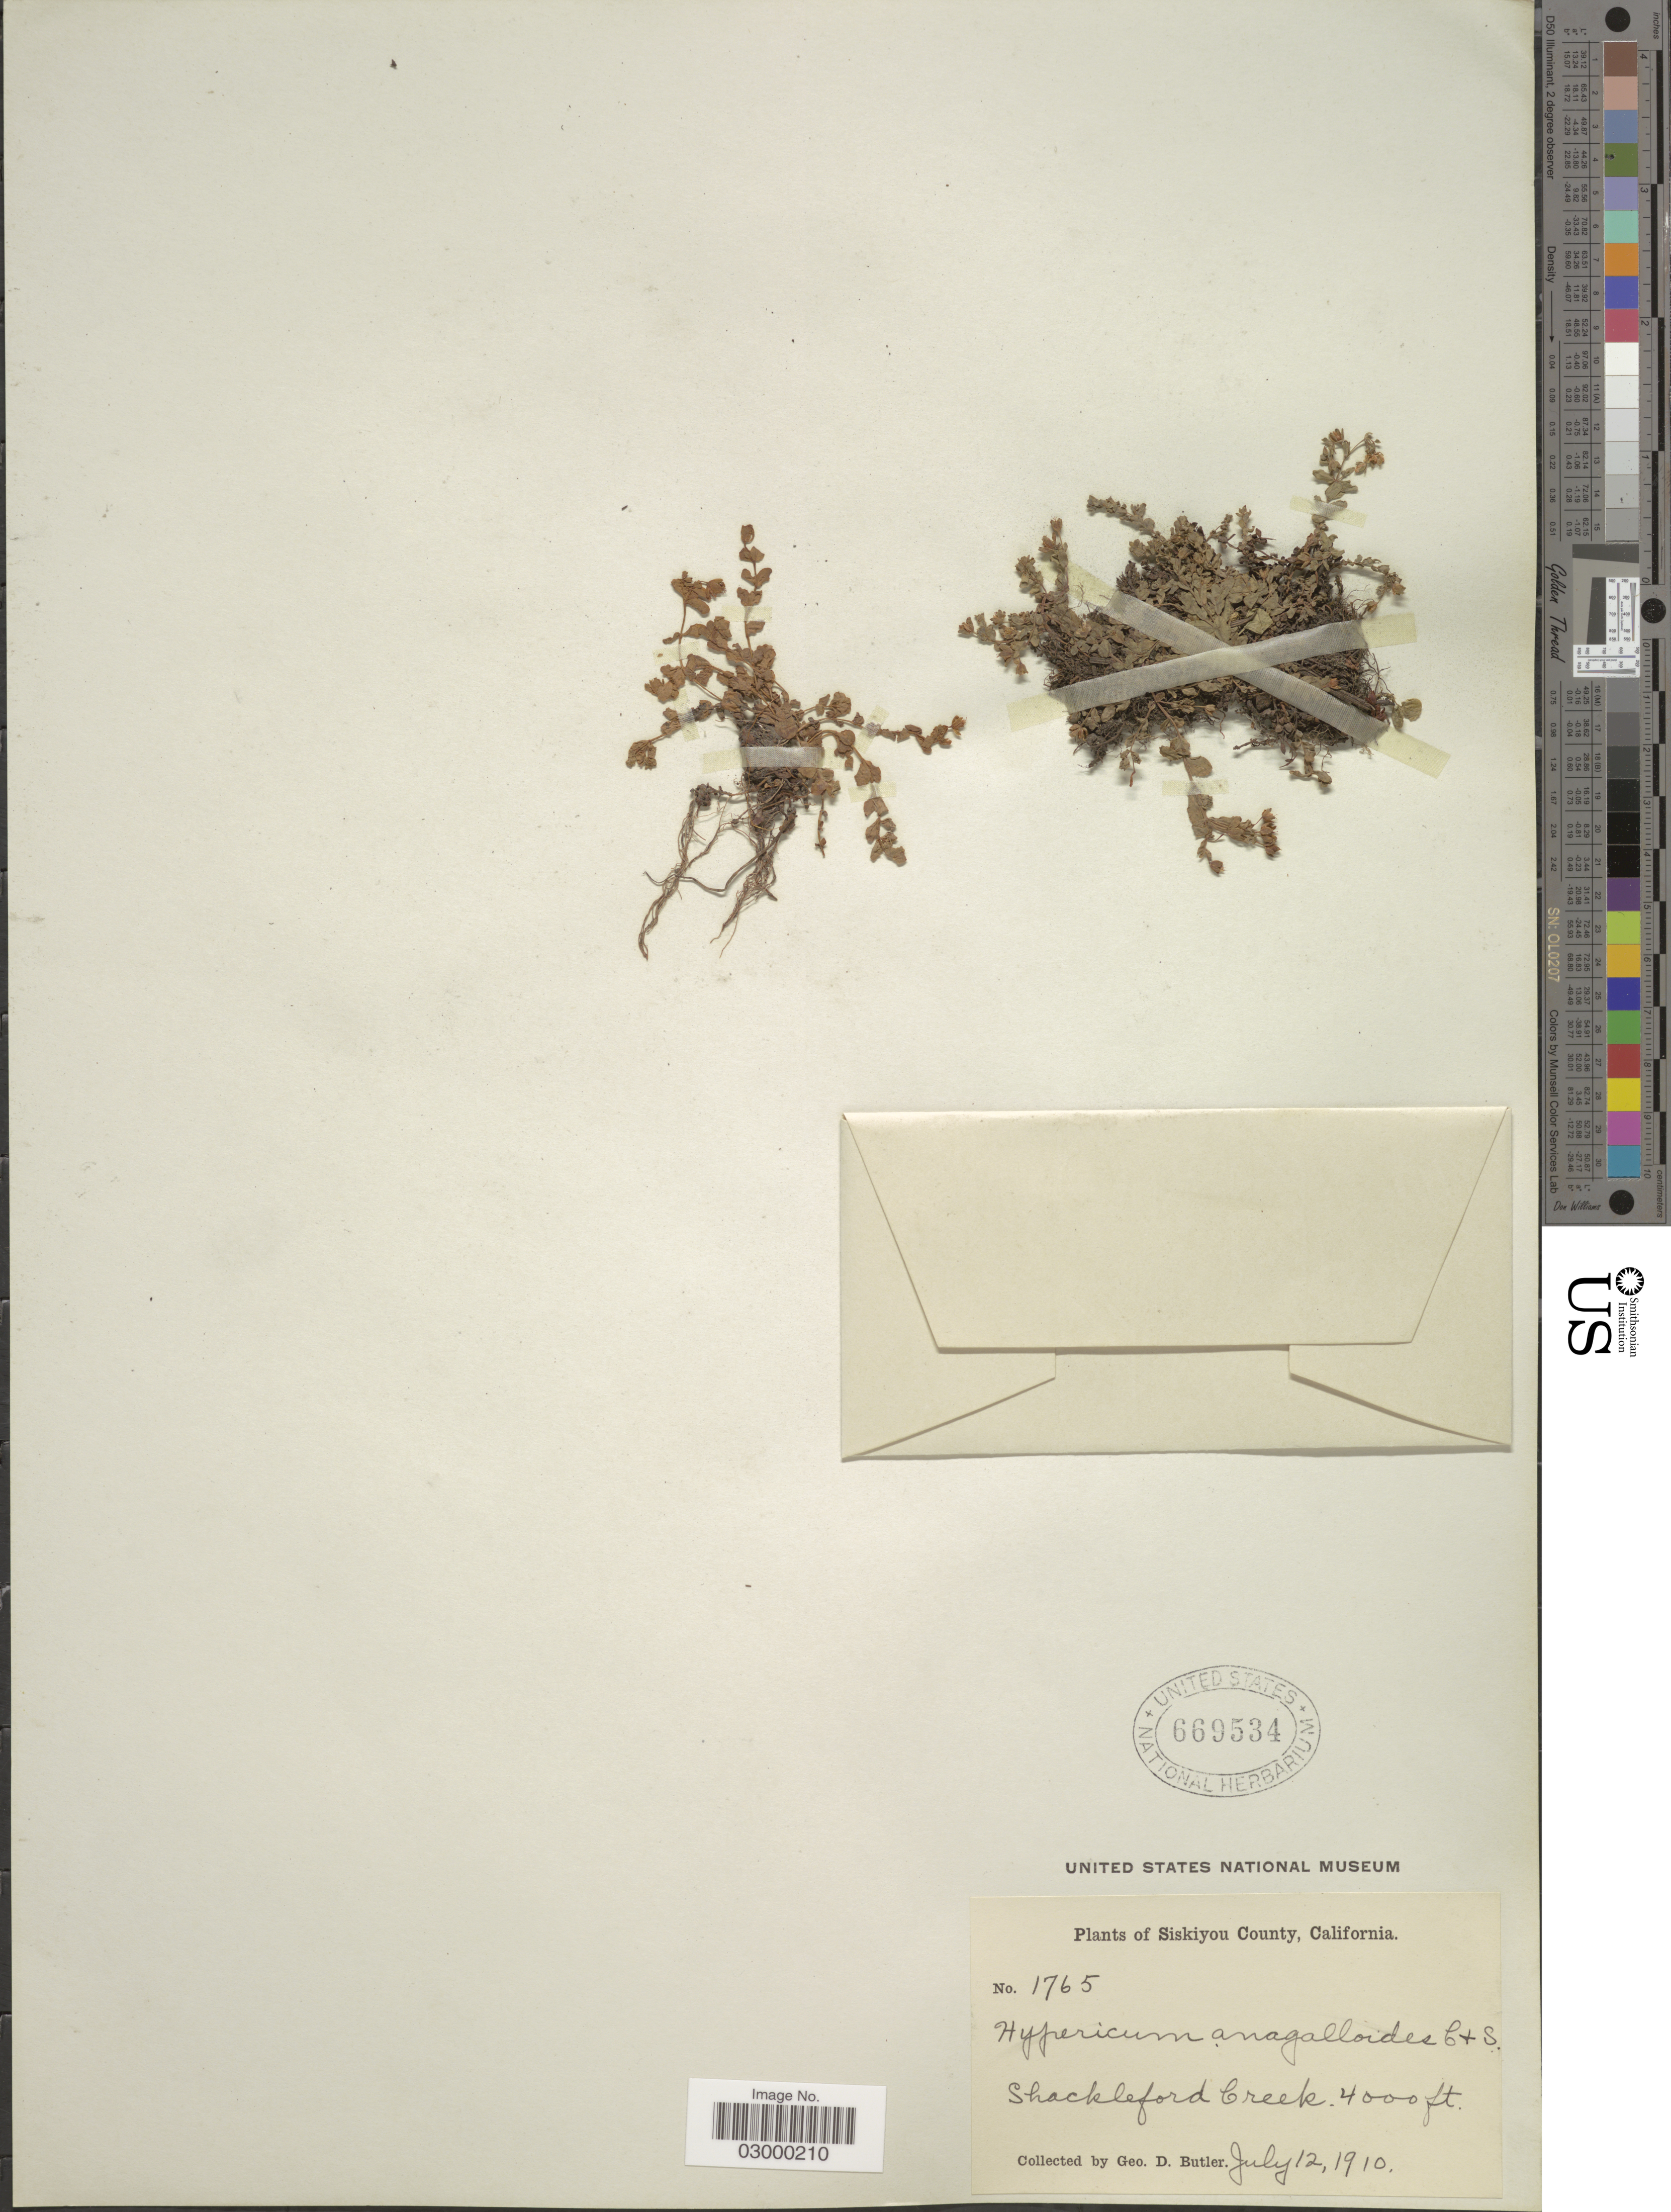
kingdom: Plantae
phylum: Tracheophyta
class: Magnoliopsida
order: Malpighiales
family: Hypericaceae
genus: Hypericum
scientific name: Hypericum anagalloides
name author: Cham. & Schltdl.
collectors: G. D. Butler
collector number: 1765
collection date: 1910-07-12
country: United States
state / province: California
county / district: Siskiyou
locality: Siskiyou County, Shackleford Creek.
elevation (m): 1219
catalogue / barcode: US 669534